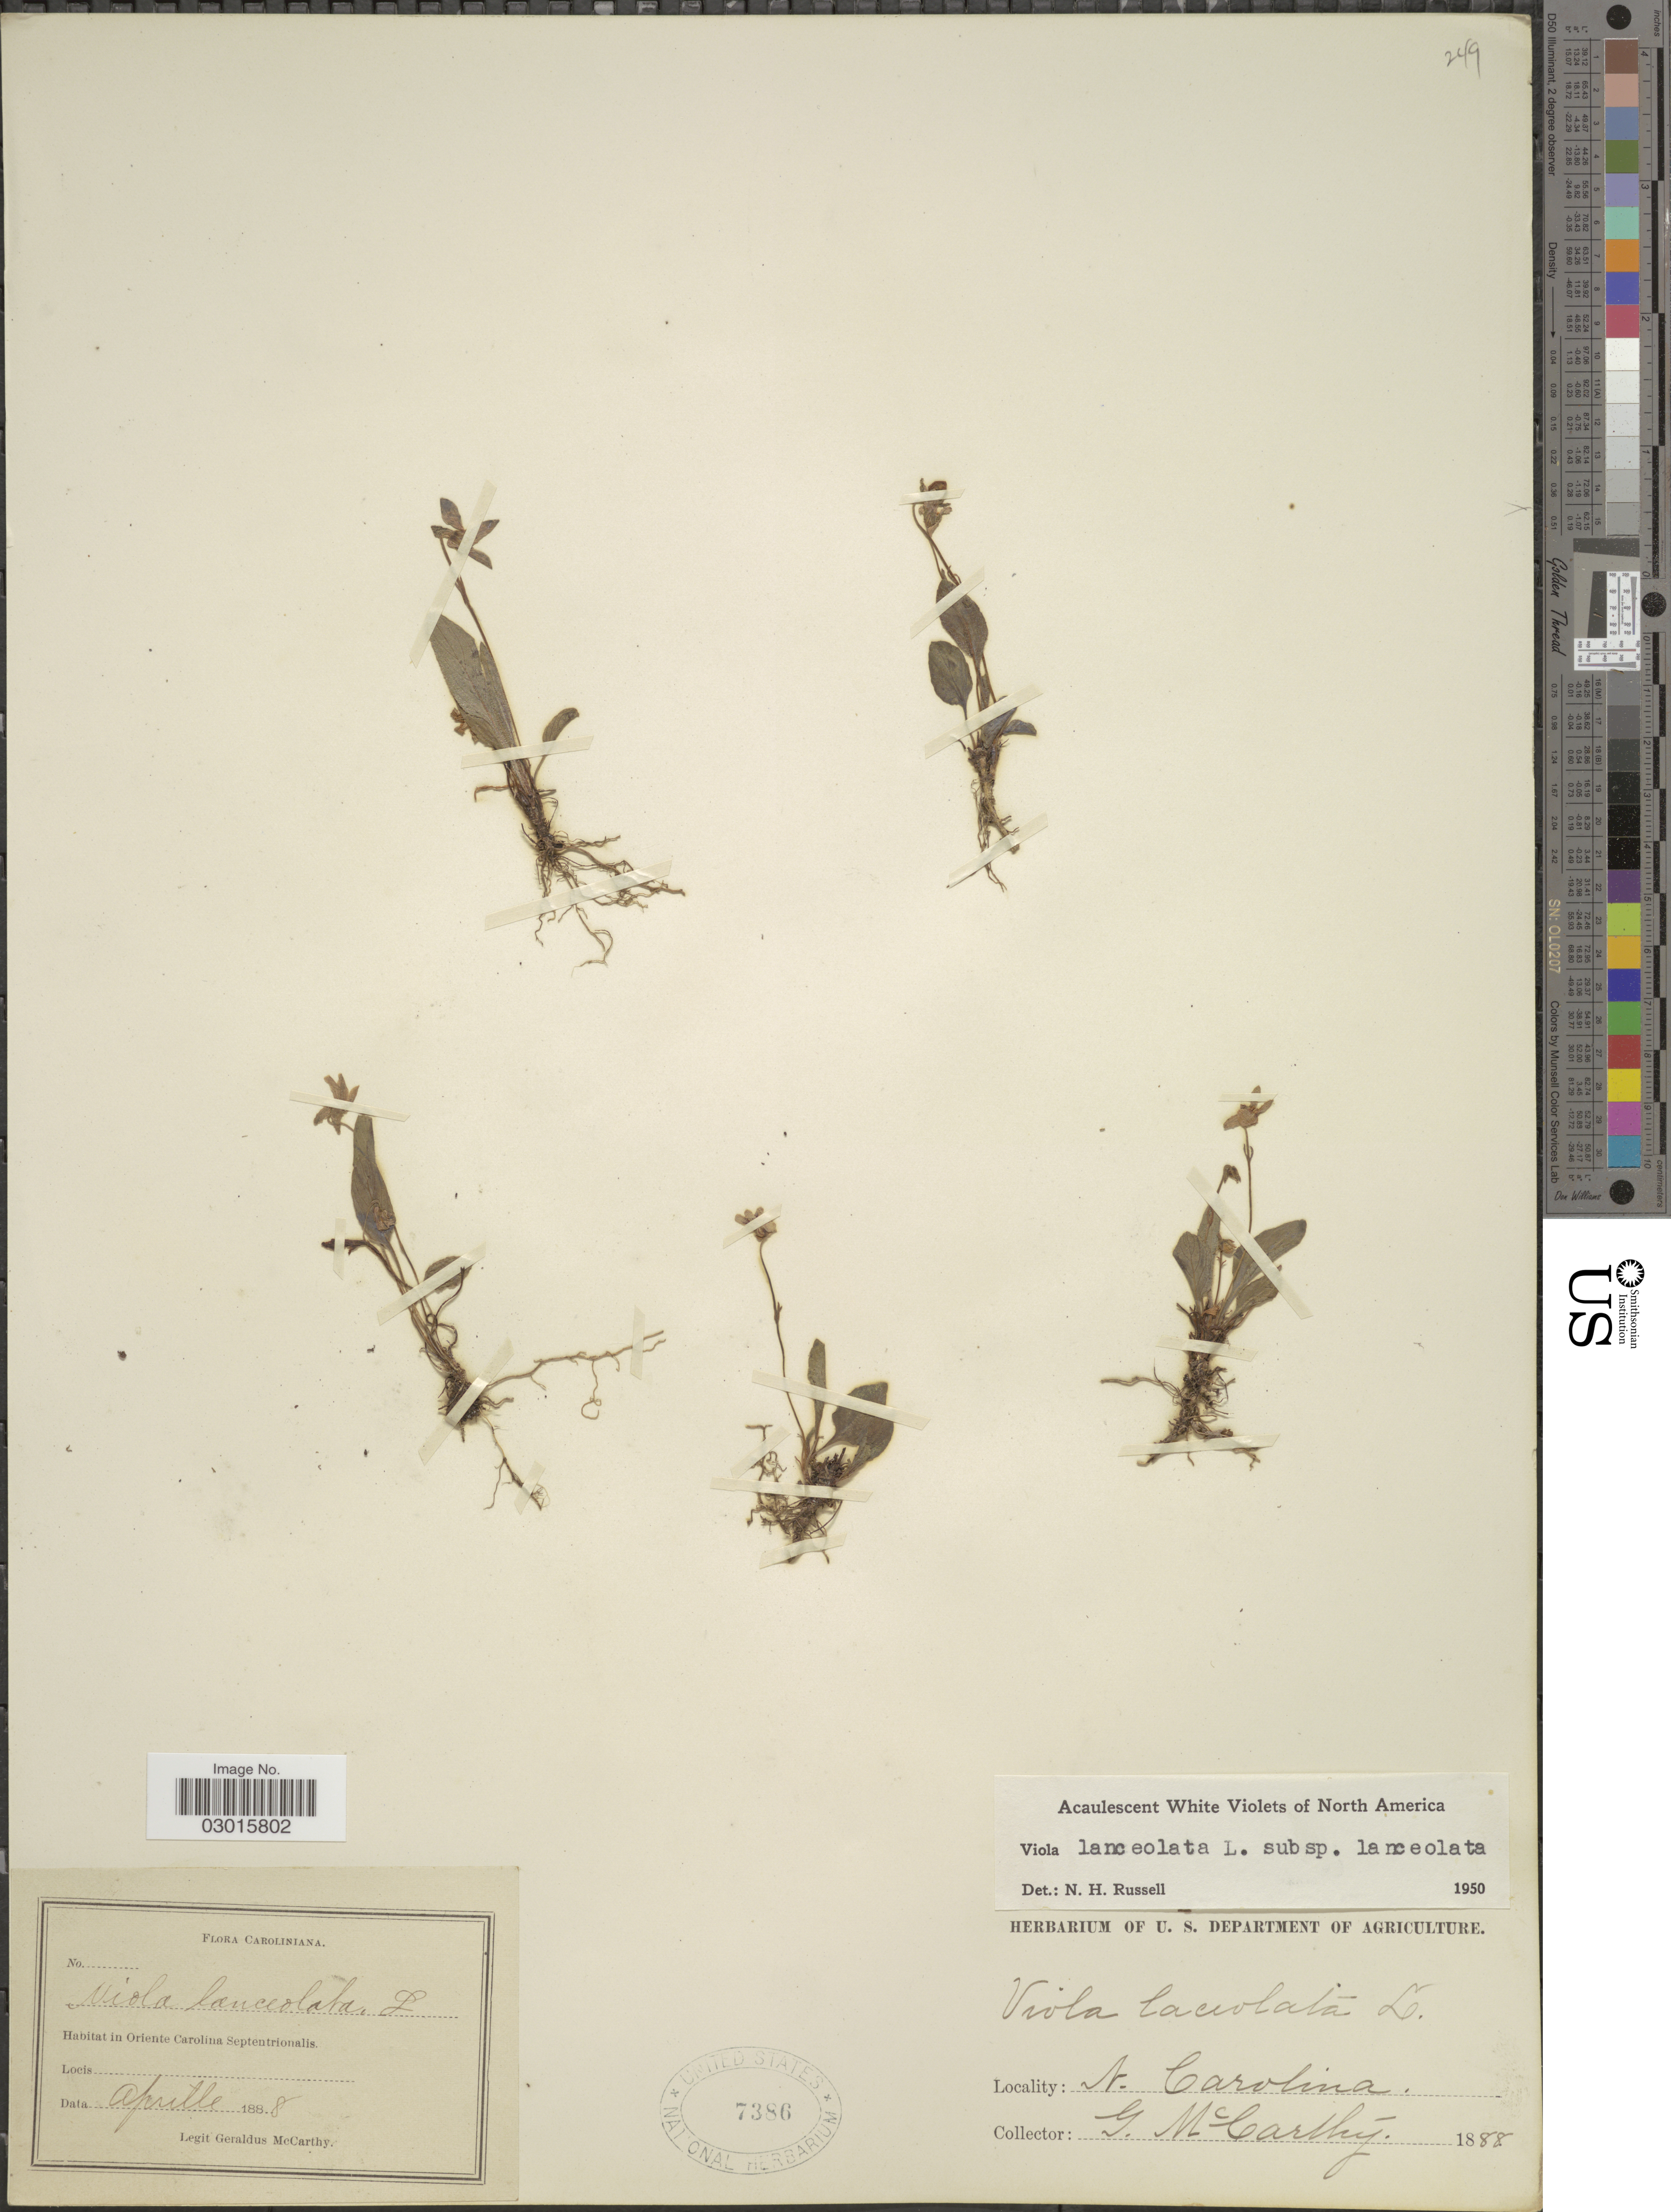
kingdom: Plantae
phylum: Tracheophyta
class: Magnoliopsida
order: Malpighiales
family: Violaceae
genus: Viola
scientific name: Viola lanceolata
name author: L.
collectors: G. M. McCarthy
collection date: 1888-04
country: United States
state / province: North Carolina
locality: In Oriente Carolina Septentrionalis.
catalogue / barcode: US 7386